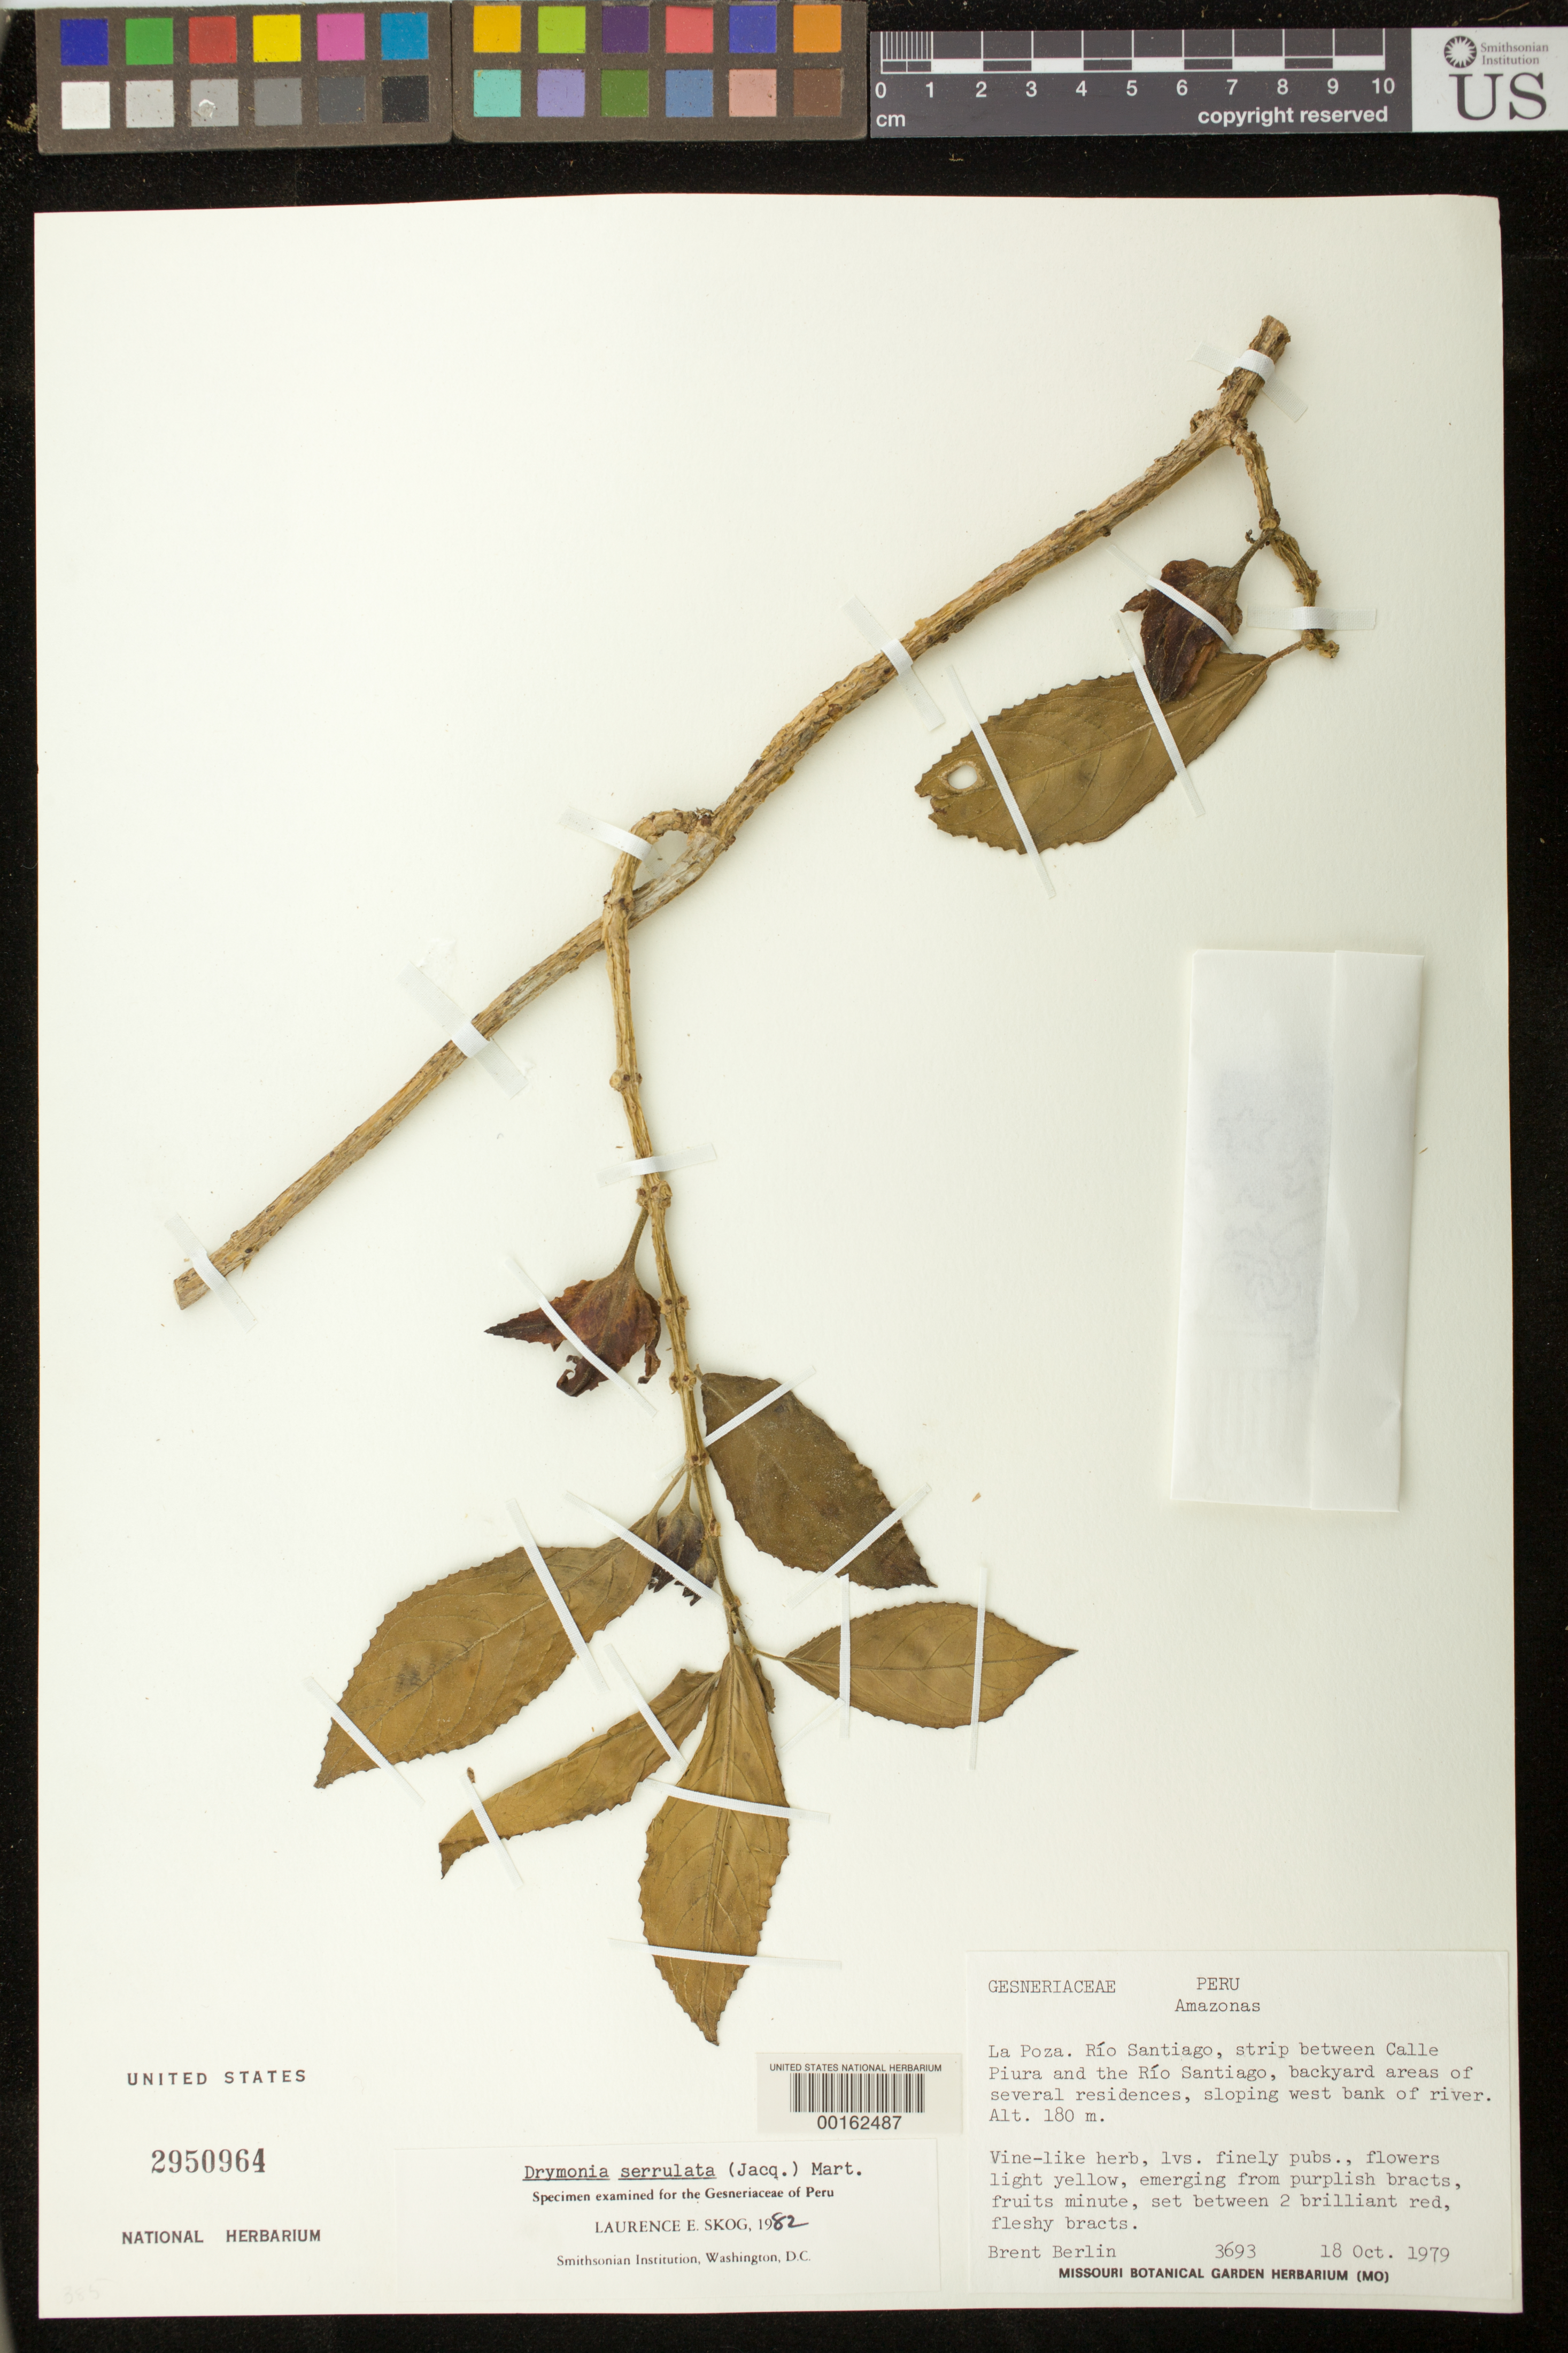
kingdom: Plantae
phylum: Tracheophyta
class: Magnoliopsida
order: Lamiales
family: Gesneriaceae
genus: Drymonia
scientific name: Drymonia serrulata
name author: (Jacq.) Mart.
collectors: B. Berlin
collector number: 3693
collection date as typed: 18 Oct 1979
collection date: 1979-10-18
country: Peru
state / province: Amazonas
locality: La Poza, Rio Santiago, strip between Calle Piura and the Rio Santiago, backyard areas of several residences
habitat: Sloping west bank of river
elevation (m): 180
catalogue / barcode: US 2950964